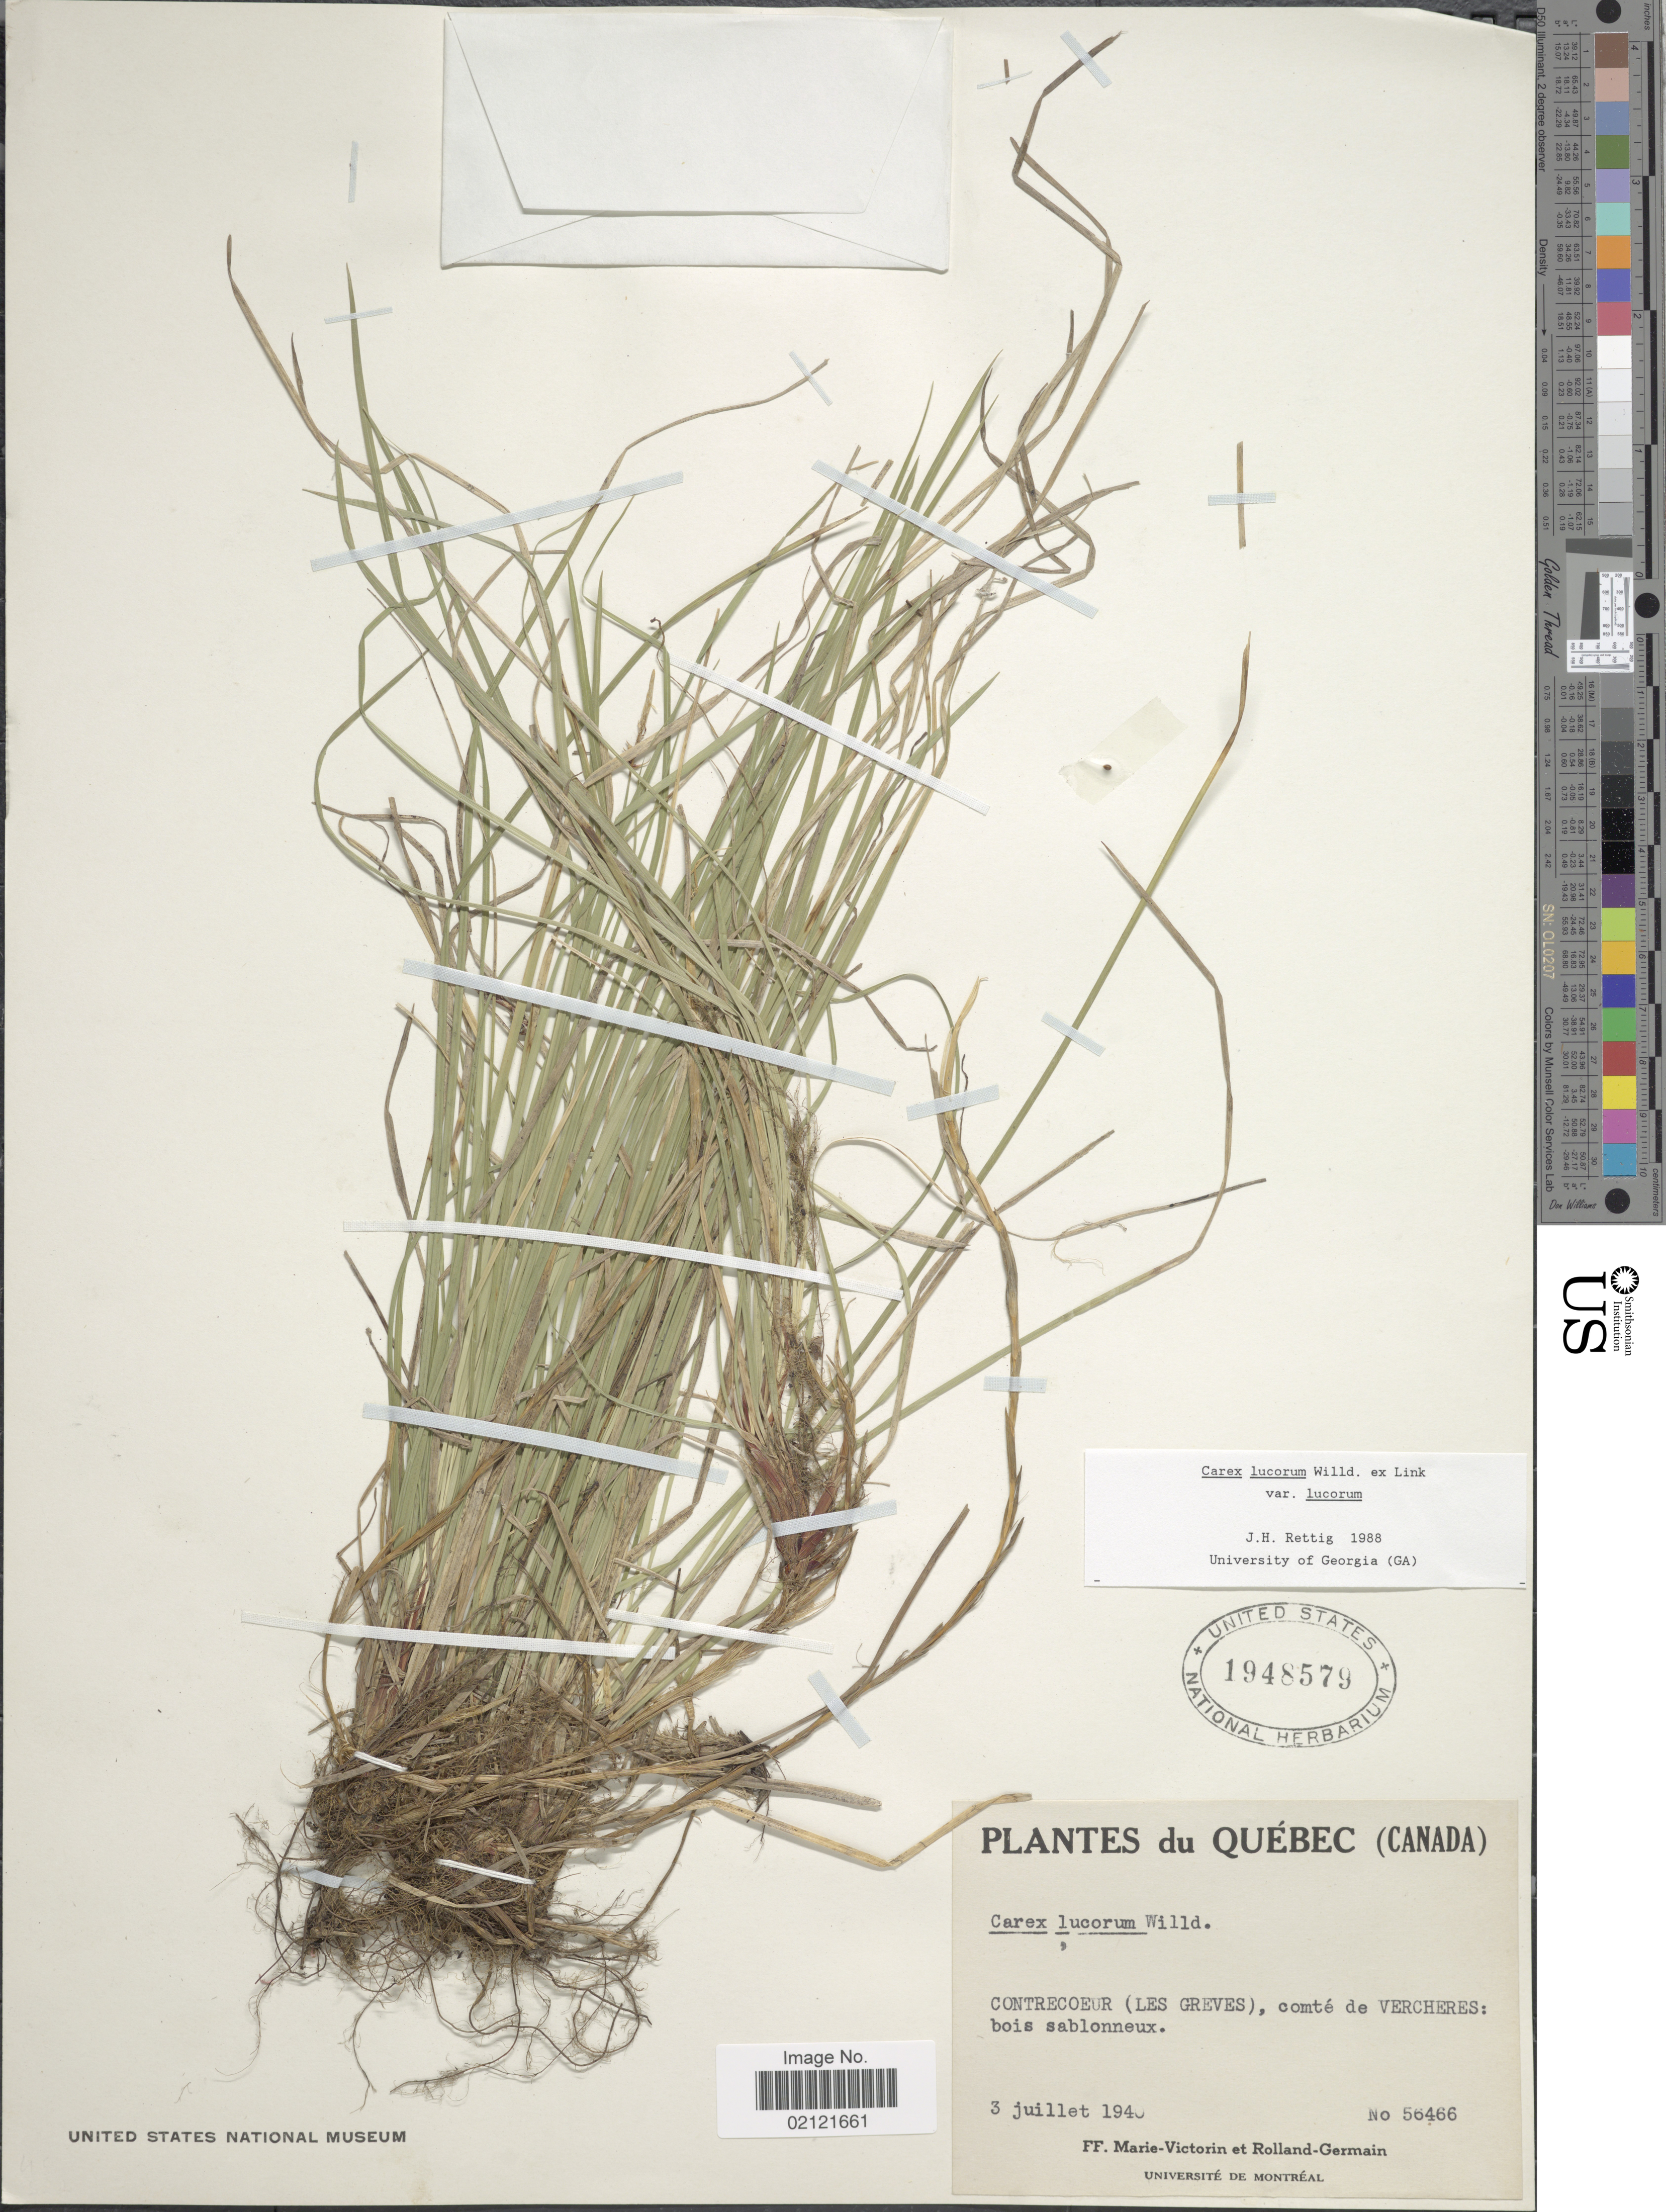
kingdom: Plantae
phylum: Tracheophyta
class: Liliopsida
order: Poales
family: Cyperaceae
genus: Carex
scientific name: Carex lucorum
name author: Willd.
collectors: F. Marie-Victorin & Rolland-Germain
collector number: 56466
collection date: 1940-07-03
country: Canada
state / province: Quebec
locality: Contrecoeur (Les Greves), comte de Vercheres: bois sablonneux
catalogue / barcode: US 1948579